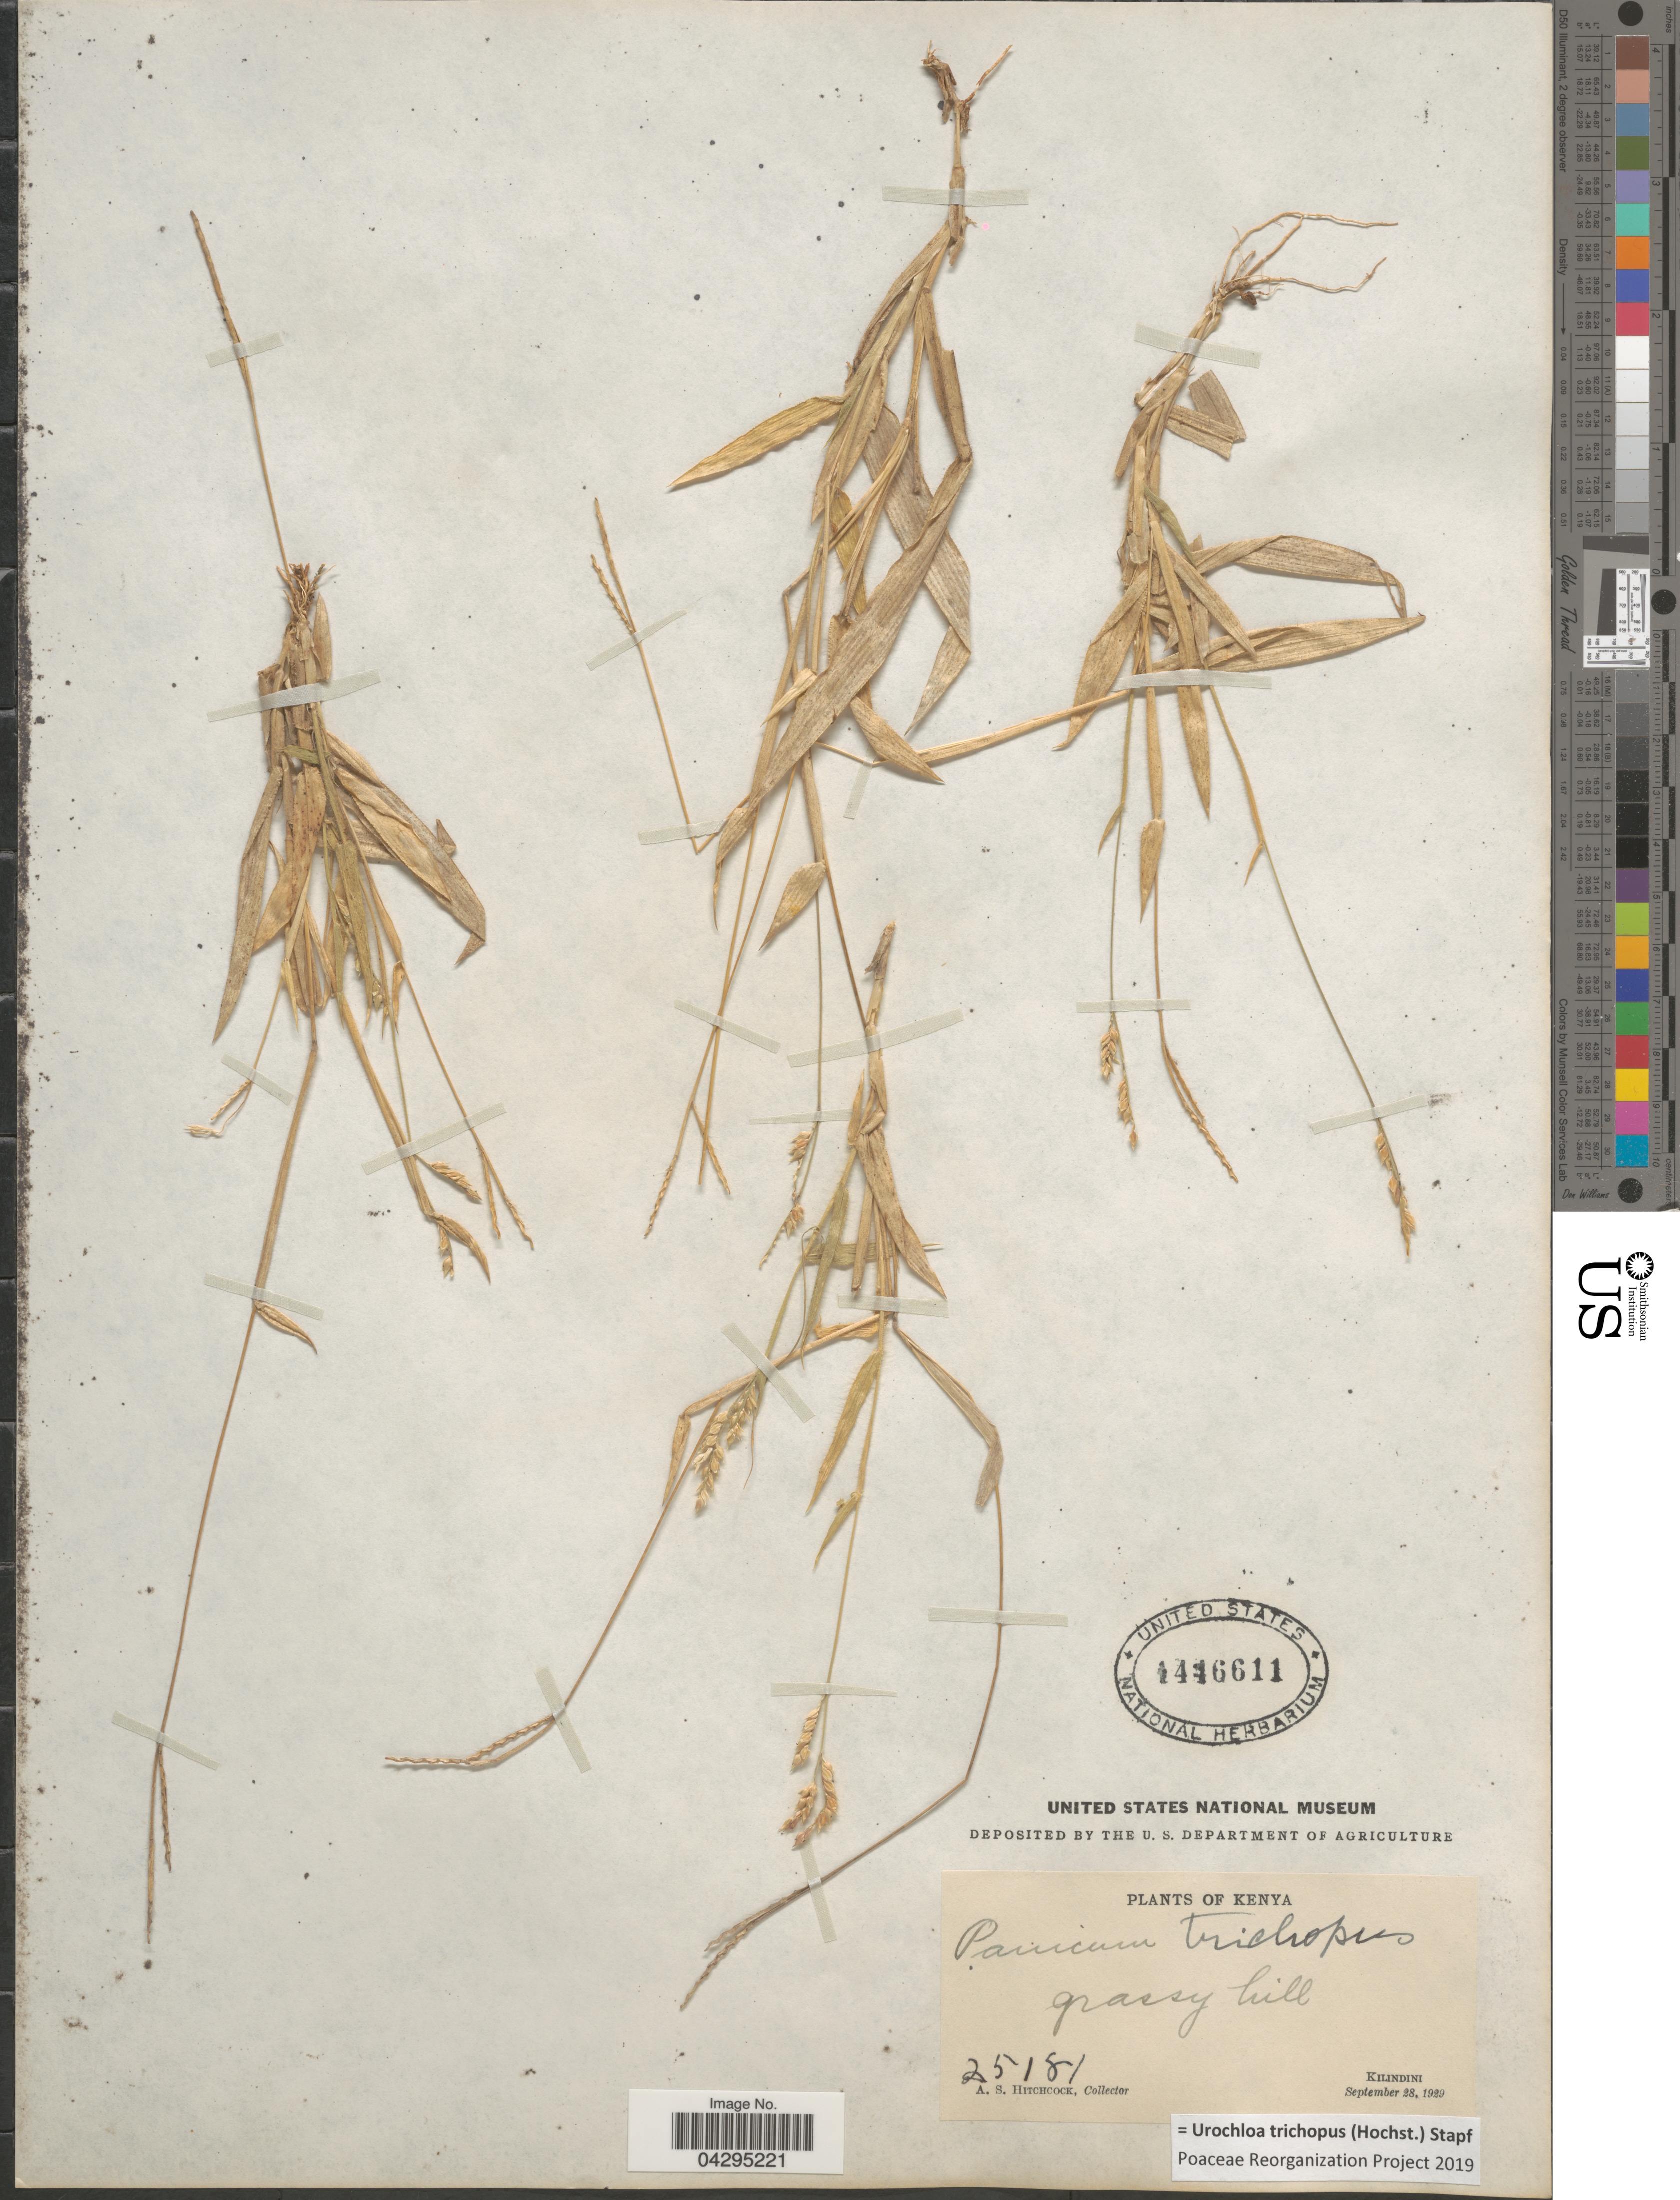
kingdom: Plantae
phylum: Tracheophyta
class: Liliopsida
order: Poales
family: Poaceae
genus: Urochloa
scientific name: Urochloa trichopus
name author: (Hochst.) Stapf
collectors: A. S. Hitchcock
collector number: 25181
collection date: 1929-09-28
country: Kenya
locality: Grassy hill. Kilindini.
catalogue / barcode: US 1446611